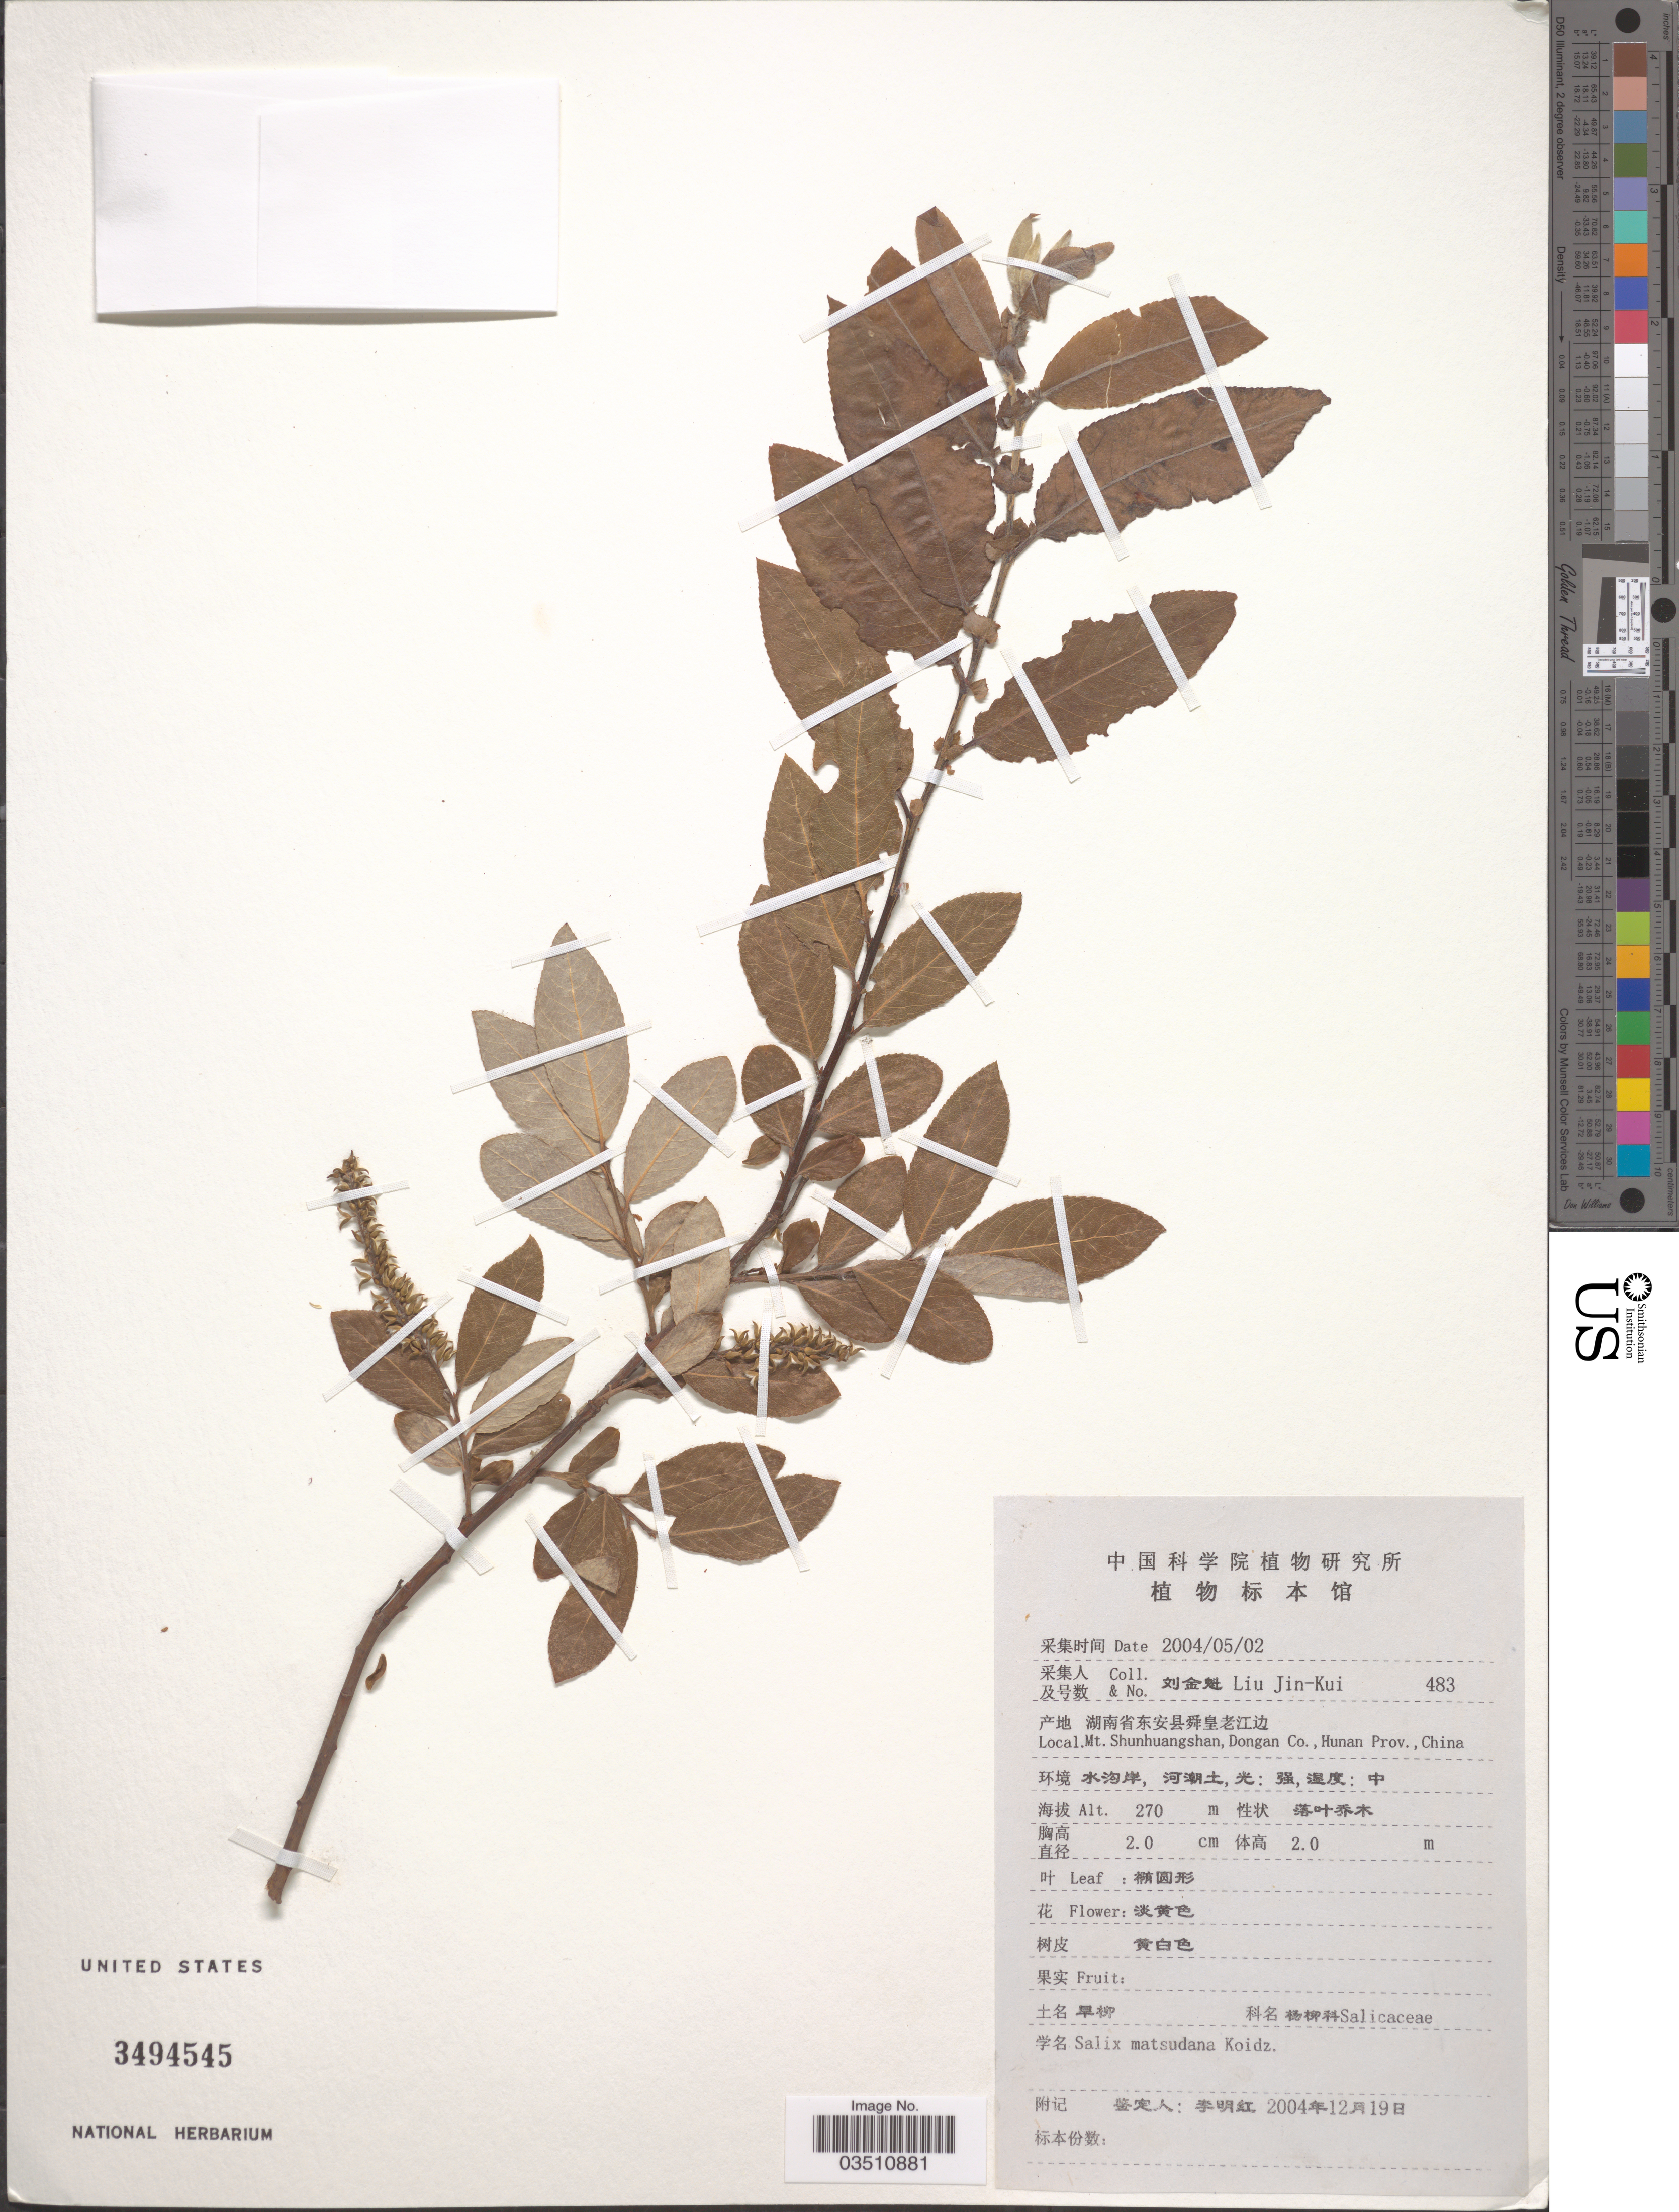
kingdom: Plantae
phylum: Tracheophyta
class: Magnoliopsida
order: Malpighiales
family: Salicaceae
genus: Salix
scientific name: Salix matsudana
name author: Koidz.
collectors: Liu Jin-Kui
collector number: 483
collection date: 2004-05-02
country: China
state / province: Hunan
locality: Mt. Shunhuangshan, Dongan Co.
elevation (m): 270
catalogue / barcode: US 3494545